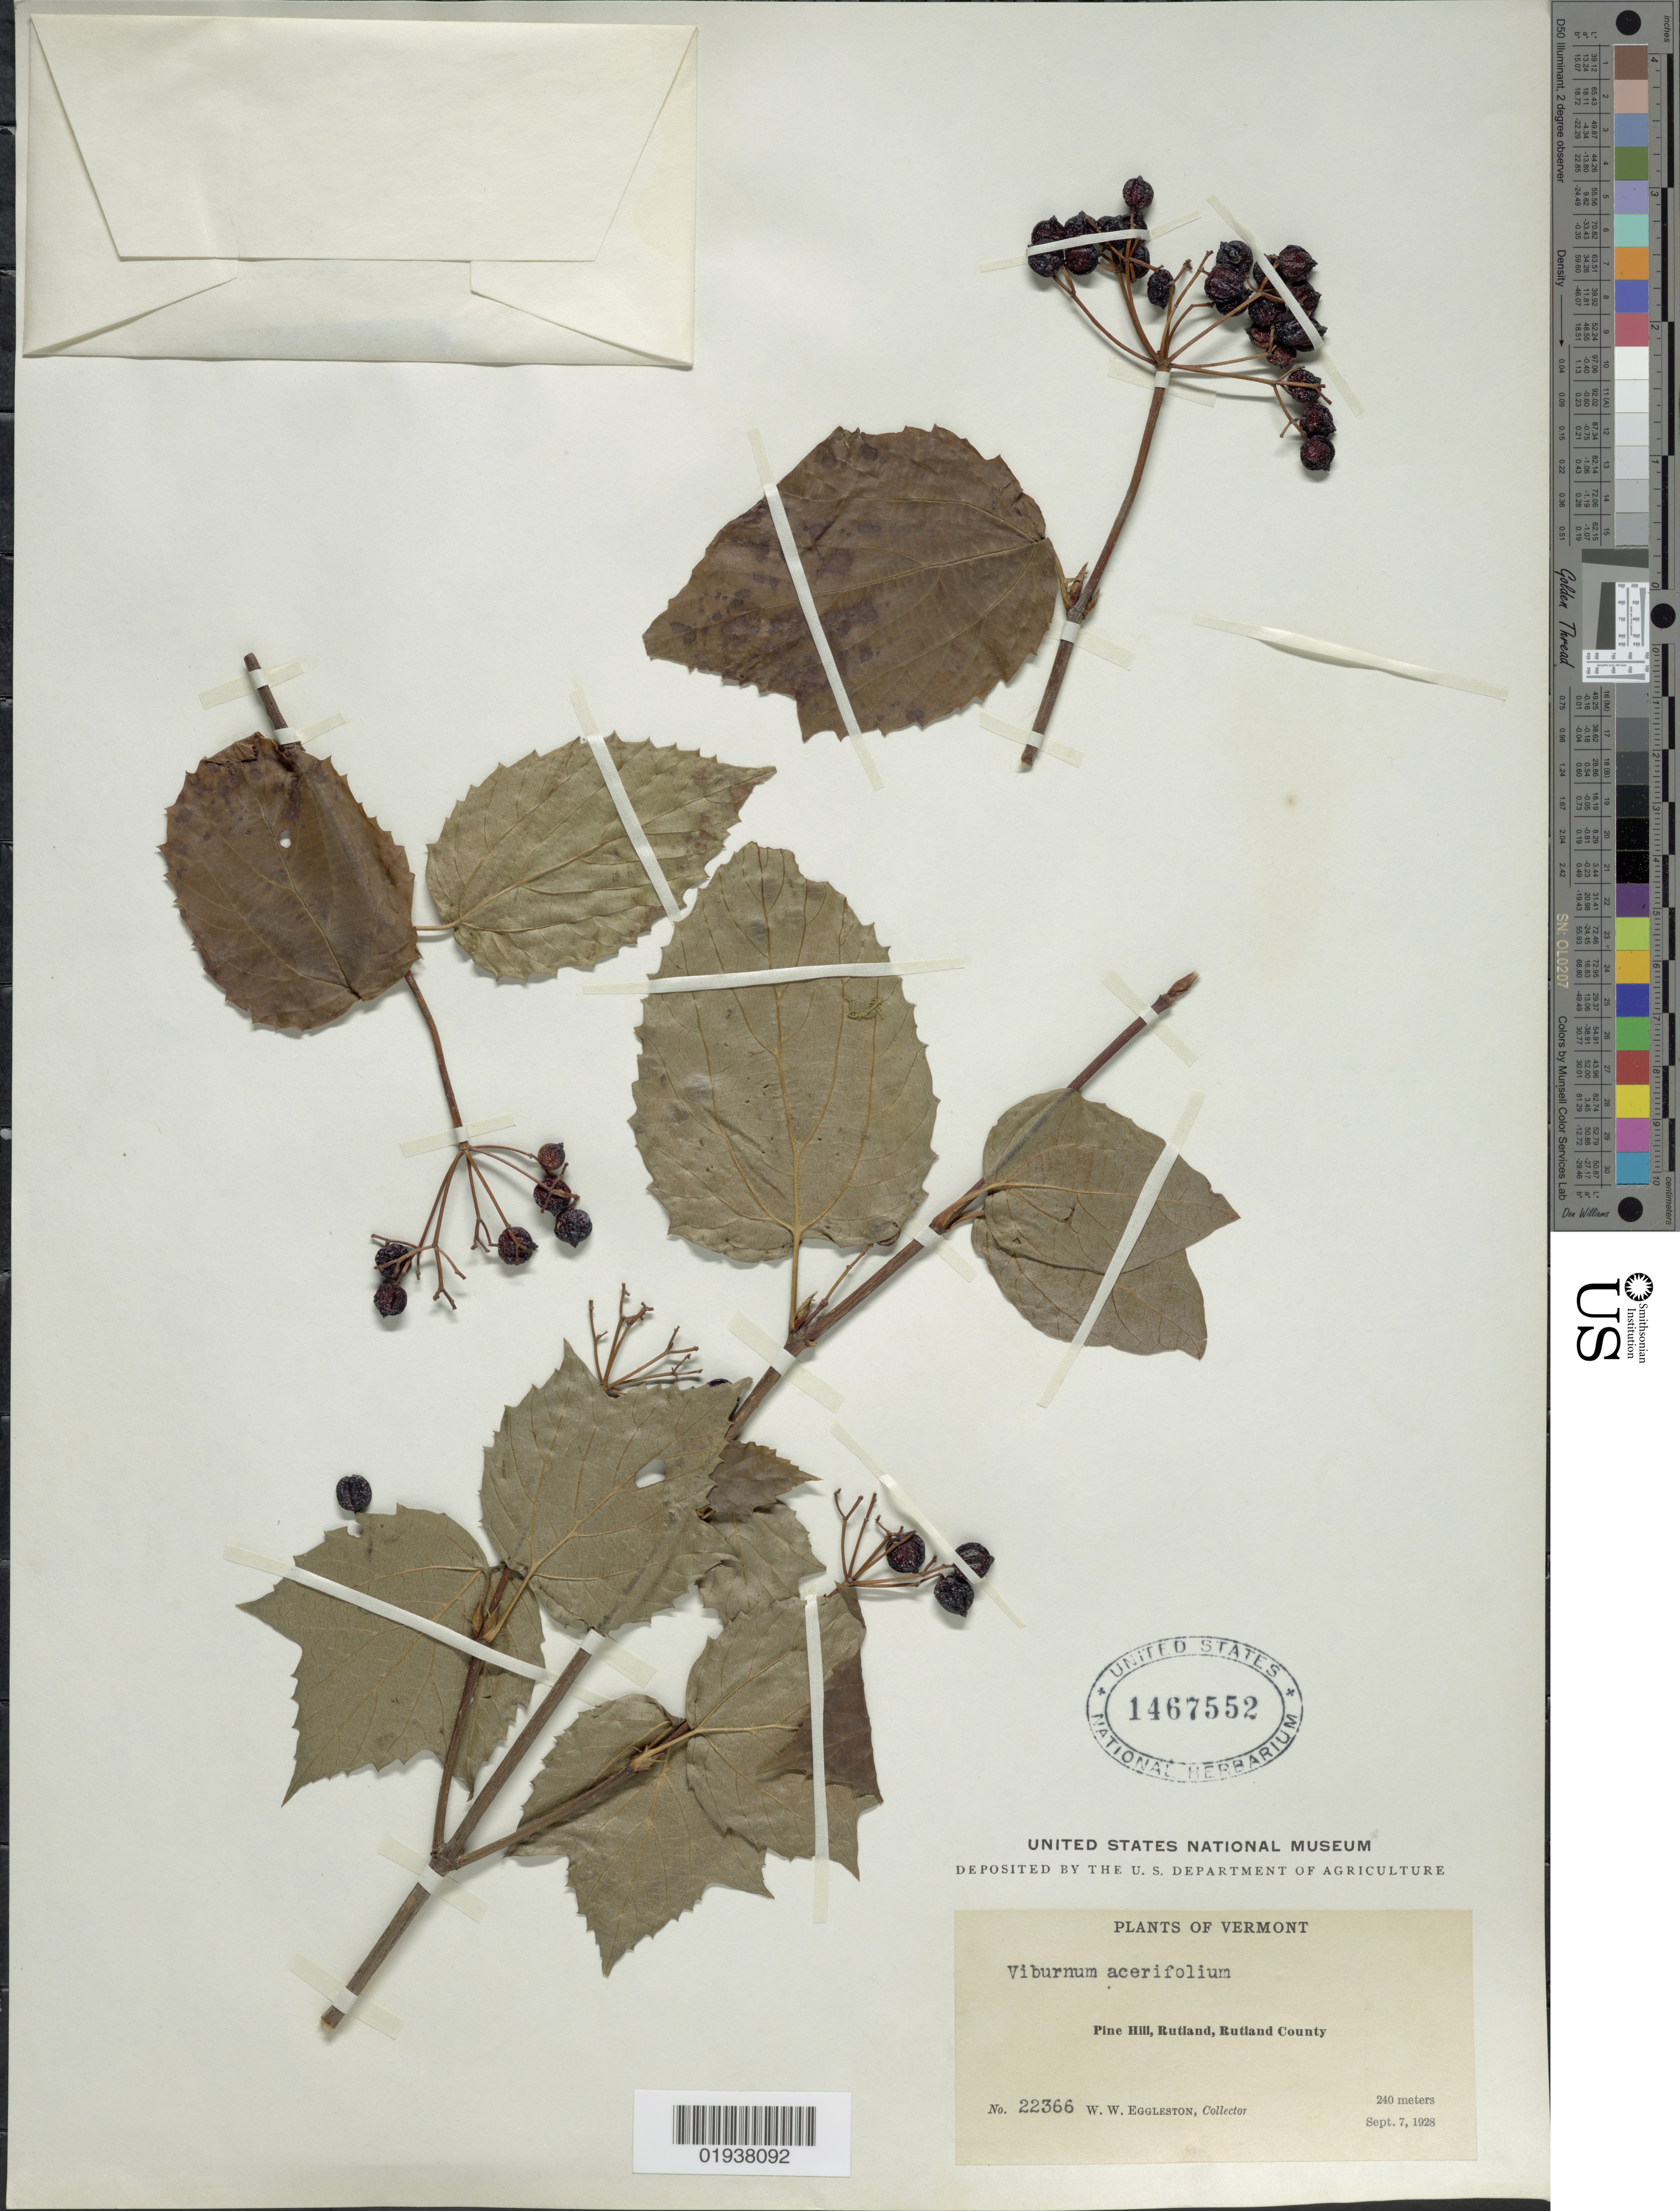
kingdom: Plantae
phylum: Tracheophyta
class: Magnoliopsida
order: Dipsacales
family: Viburnaceae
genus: Viburnum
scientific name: Viburnum acerifolium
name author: L.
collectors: W. W. Eggleston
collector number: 22366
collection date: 1928-09-07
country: United States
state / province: Vermont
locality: Pine Hill, Rutland, Rutland County.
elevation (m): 240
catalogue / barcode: US 1467552